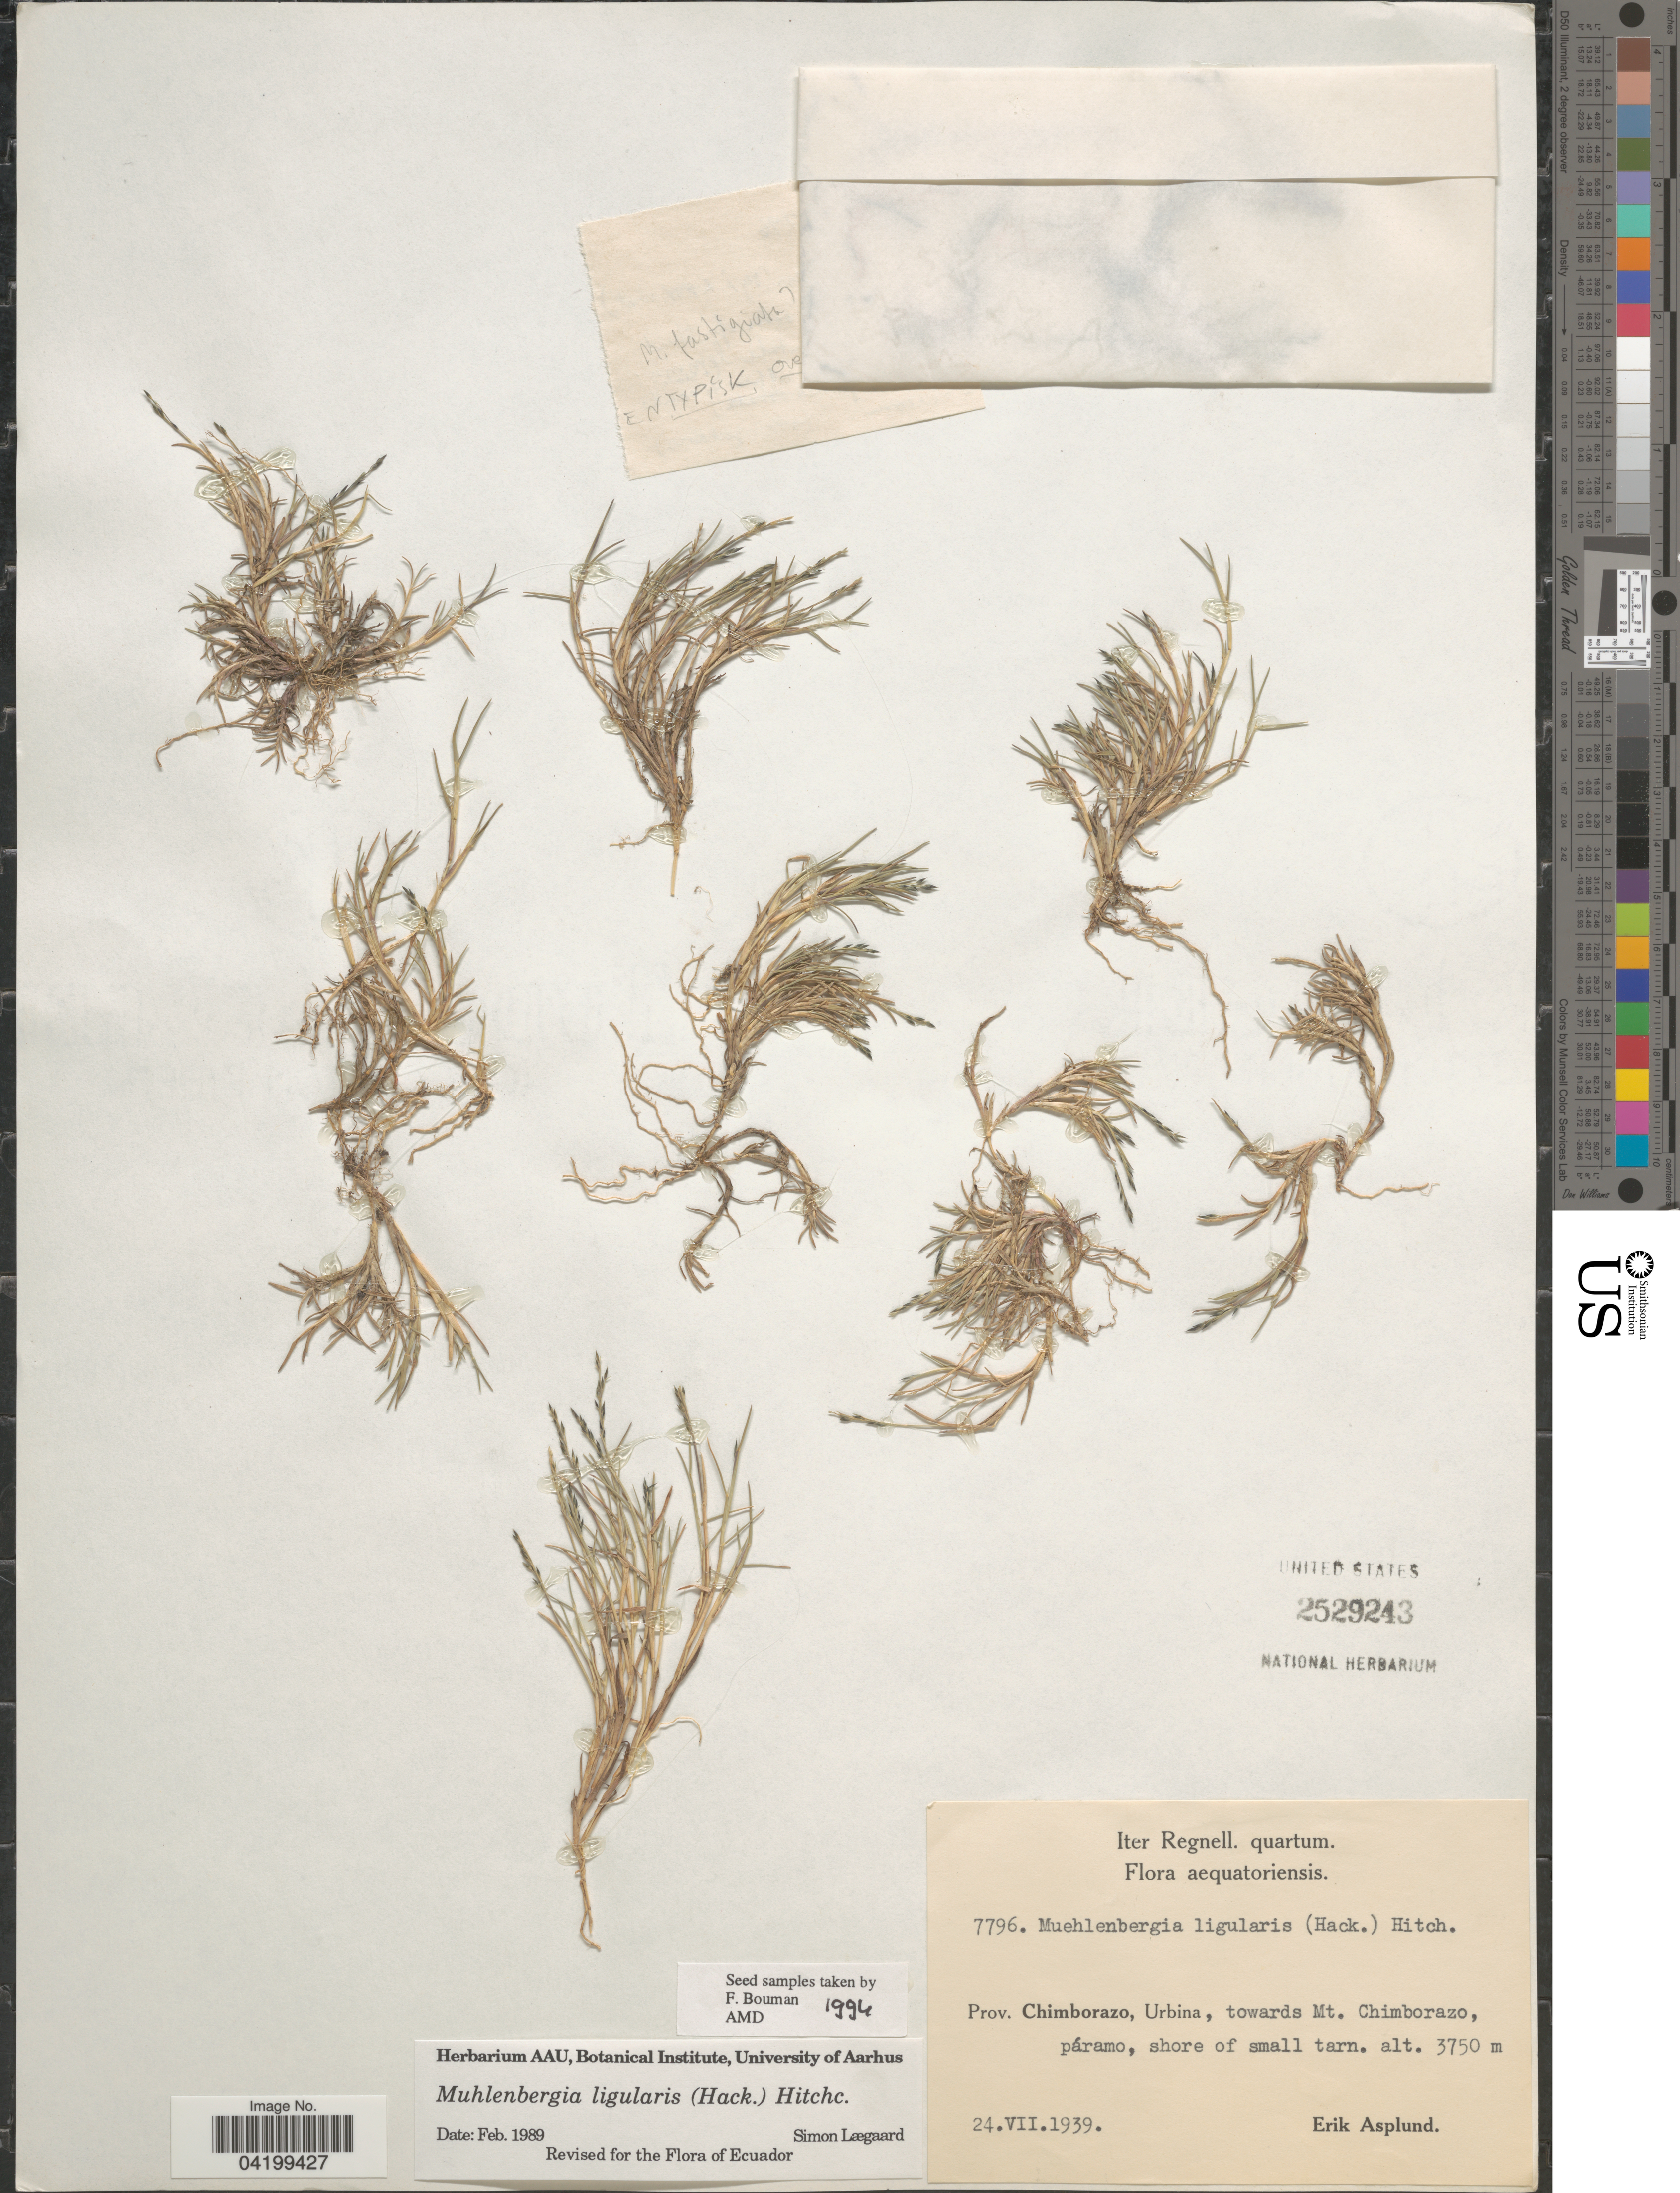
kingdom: Plantae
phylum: Tracheophyta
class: Liliopsida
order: Poales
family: Poaceae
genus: Muhlenbergia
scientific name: Muhlenbergia ligularis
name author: (Hack.) Hitchc.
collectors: E. Asplund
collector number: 7796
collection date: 1939-07-24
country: Ecuador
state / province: Chimborazo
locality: Iter Regnell. quartum. Aequatoriensis. Urbina, towards Mt. Chimborazo, páramo, shore of small tarn.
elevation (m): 3750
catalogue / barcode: US 2529243